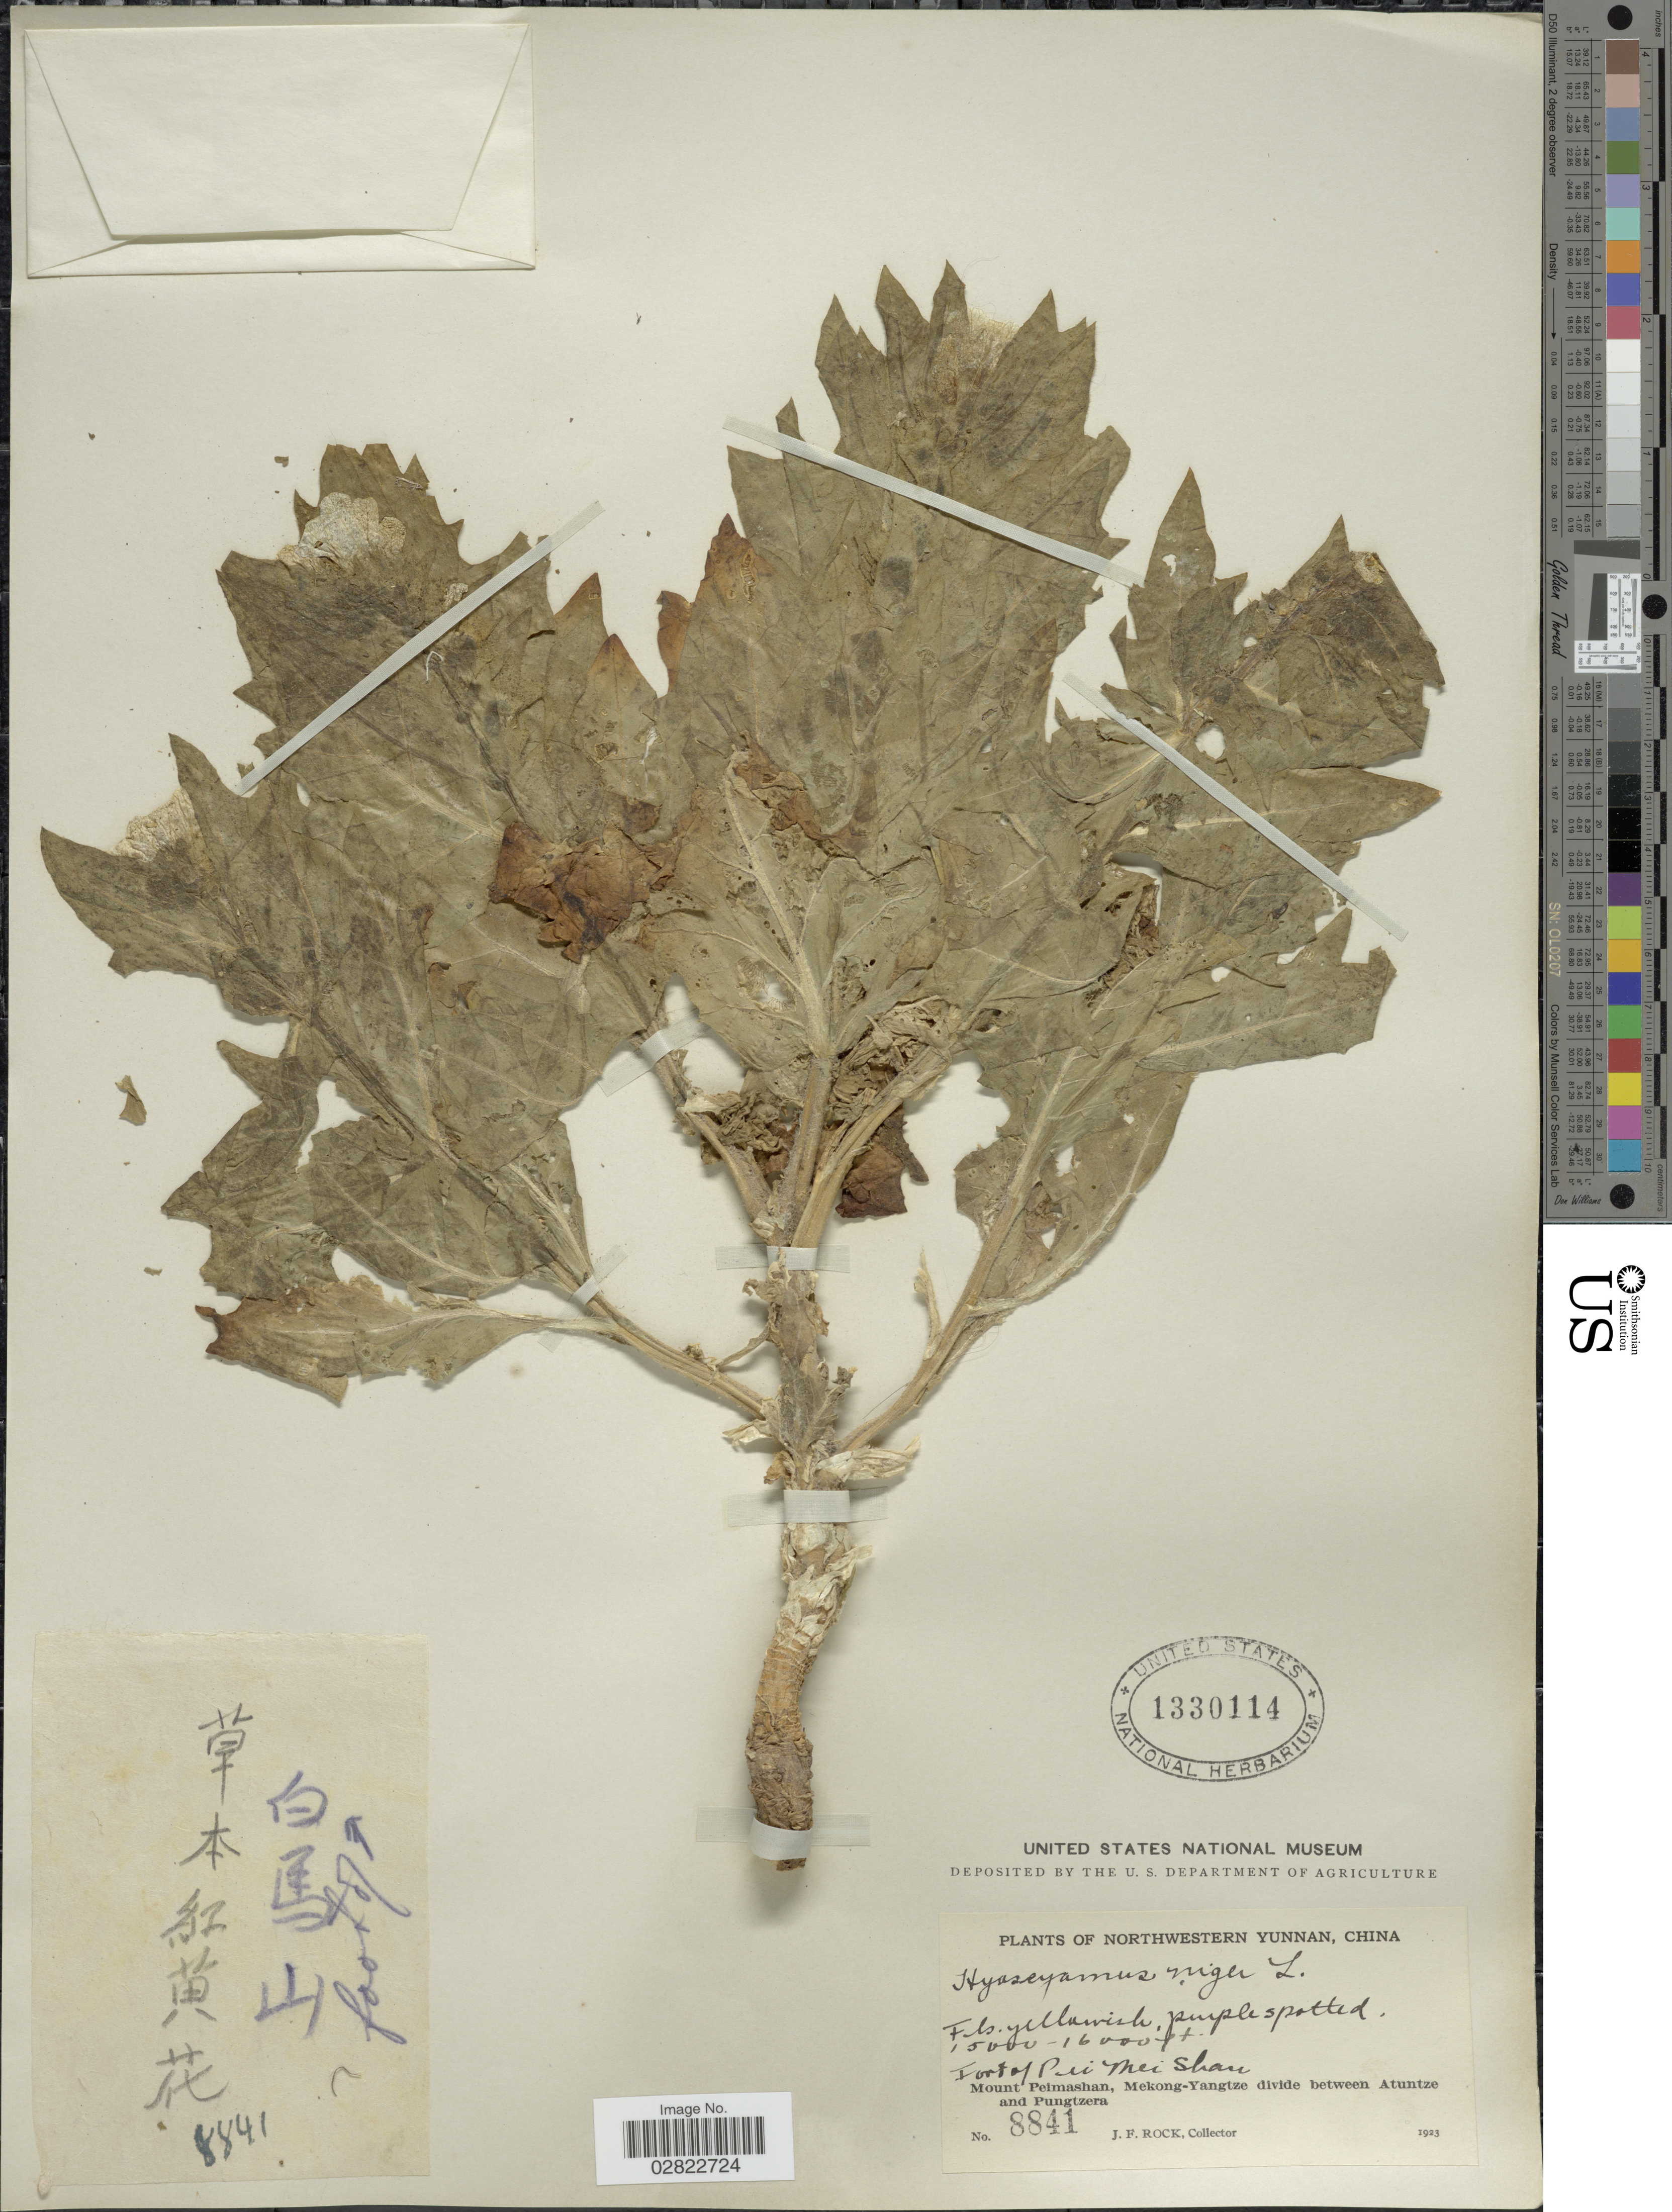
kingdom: Plantae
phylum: Tracheophyta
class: Magnoliopsida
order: Solanales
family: Solanaceae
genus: Hyoscyamus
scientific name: Hyoscyamus niger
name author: L.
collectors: J. Rock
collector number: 8841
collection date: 1923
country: China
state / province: Yunnan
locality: Northwestern Yunnan, Fort of Pei Mei Shan, Mount Peimashan, Mekong-Yangtze divide between Atuntze and Pungtzera.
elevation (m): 4572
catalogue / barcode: US 1330114